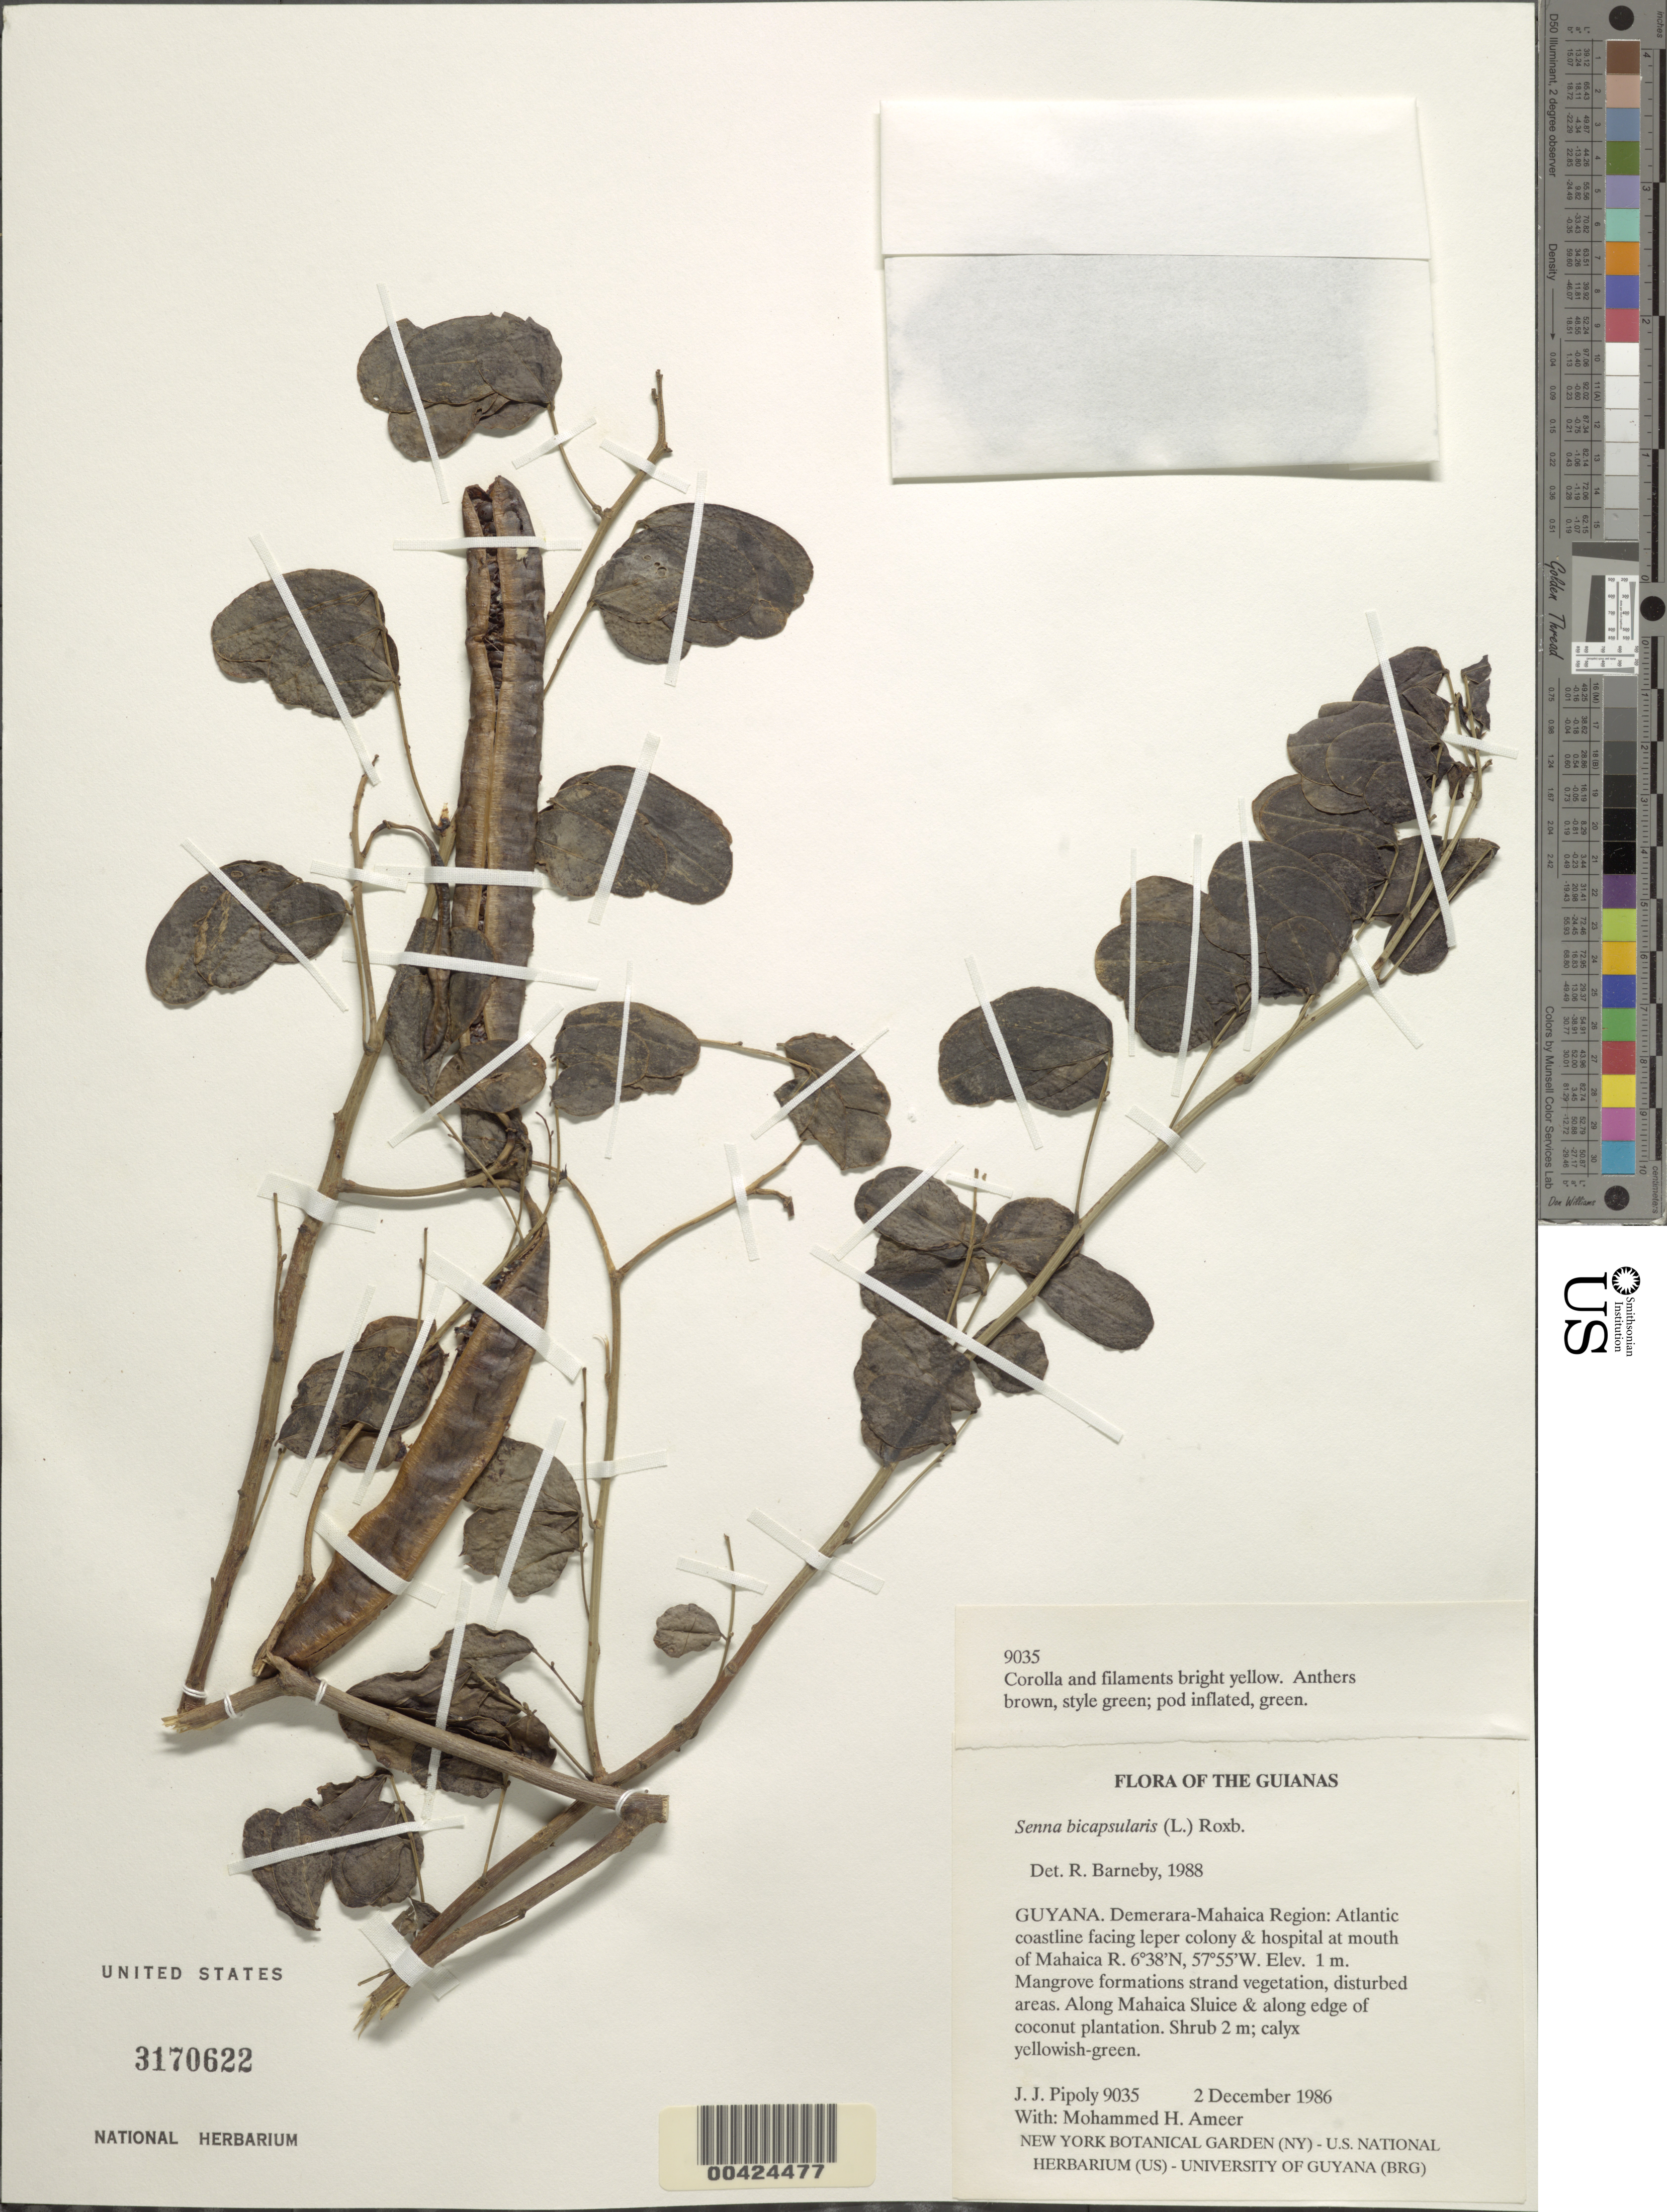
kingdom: Plantae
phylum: Tracheophyta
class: Magnoliopsida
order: Fabales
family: Fabaceae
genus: Senna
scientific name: Senna bicapsularis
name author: (L.) Roxb.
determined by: Barneby, Rupert C., (NY)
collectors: J. J. Pipoly & M. Ameer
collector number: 9035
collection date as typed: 02 Dec 1986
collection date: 1986-12-02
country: Guyana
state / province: Demerara-Mahaica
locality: Mahaica river, mouth of; atlantic coastline; along mahaica sluice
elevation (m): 1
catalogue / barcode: US 3170622